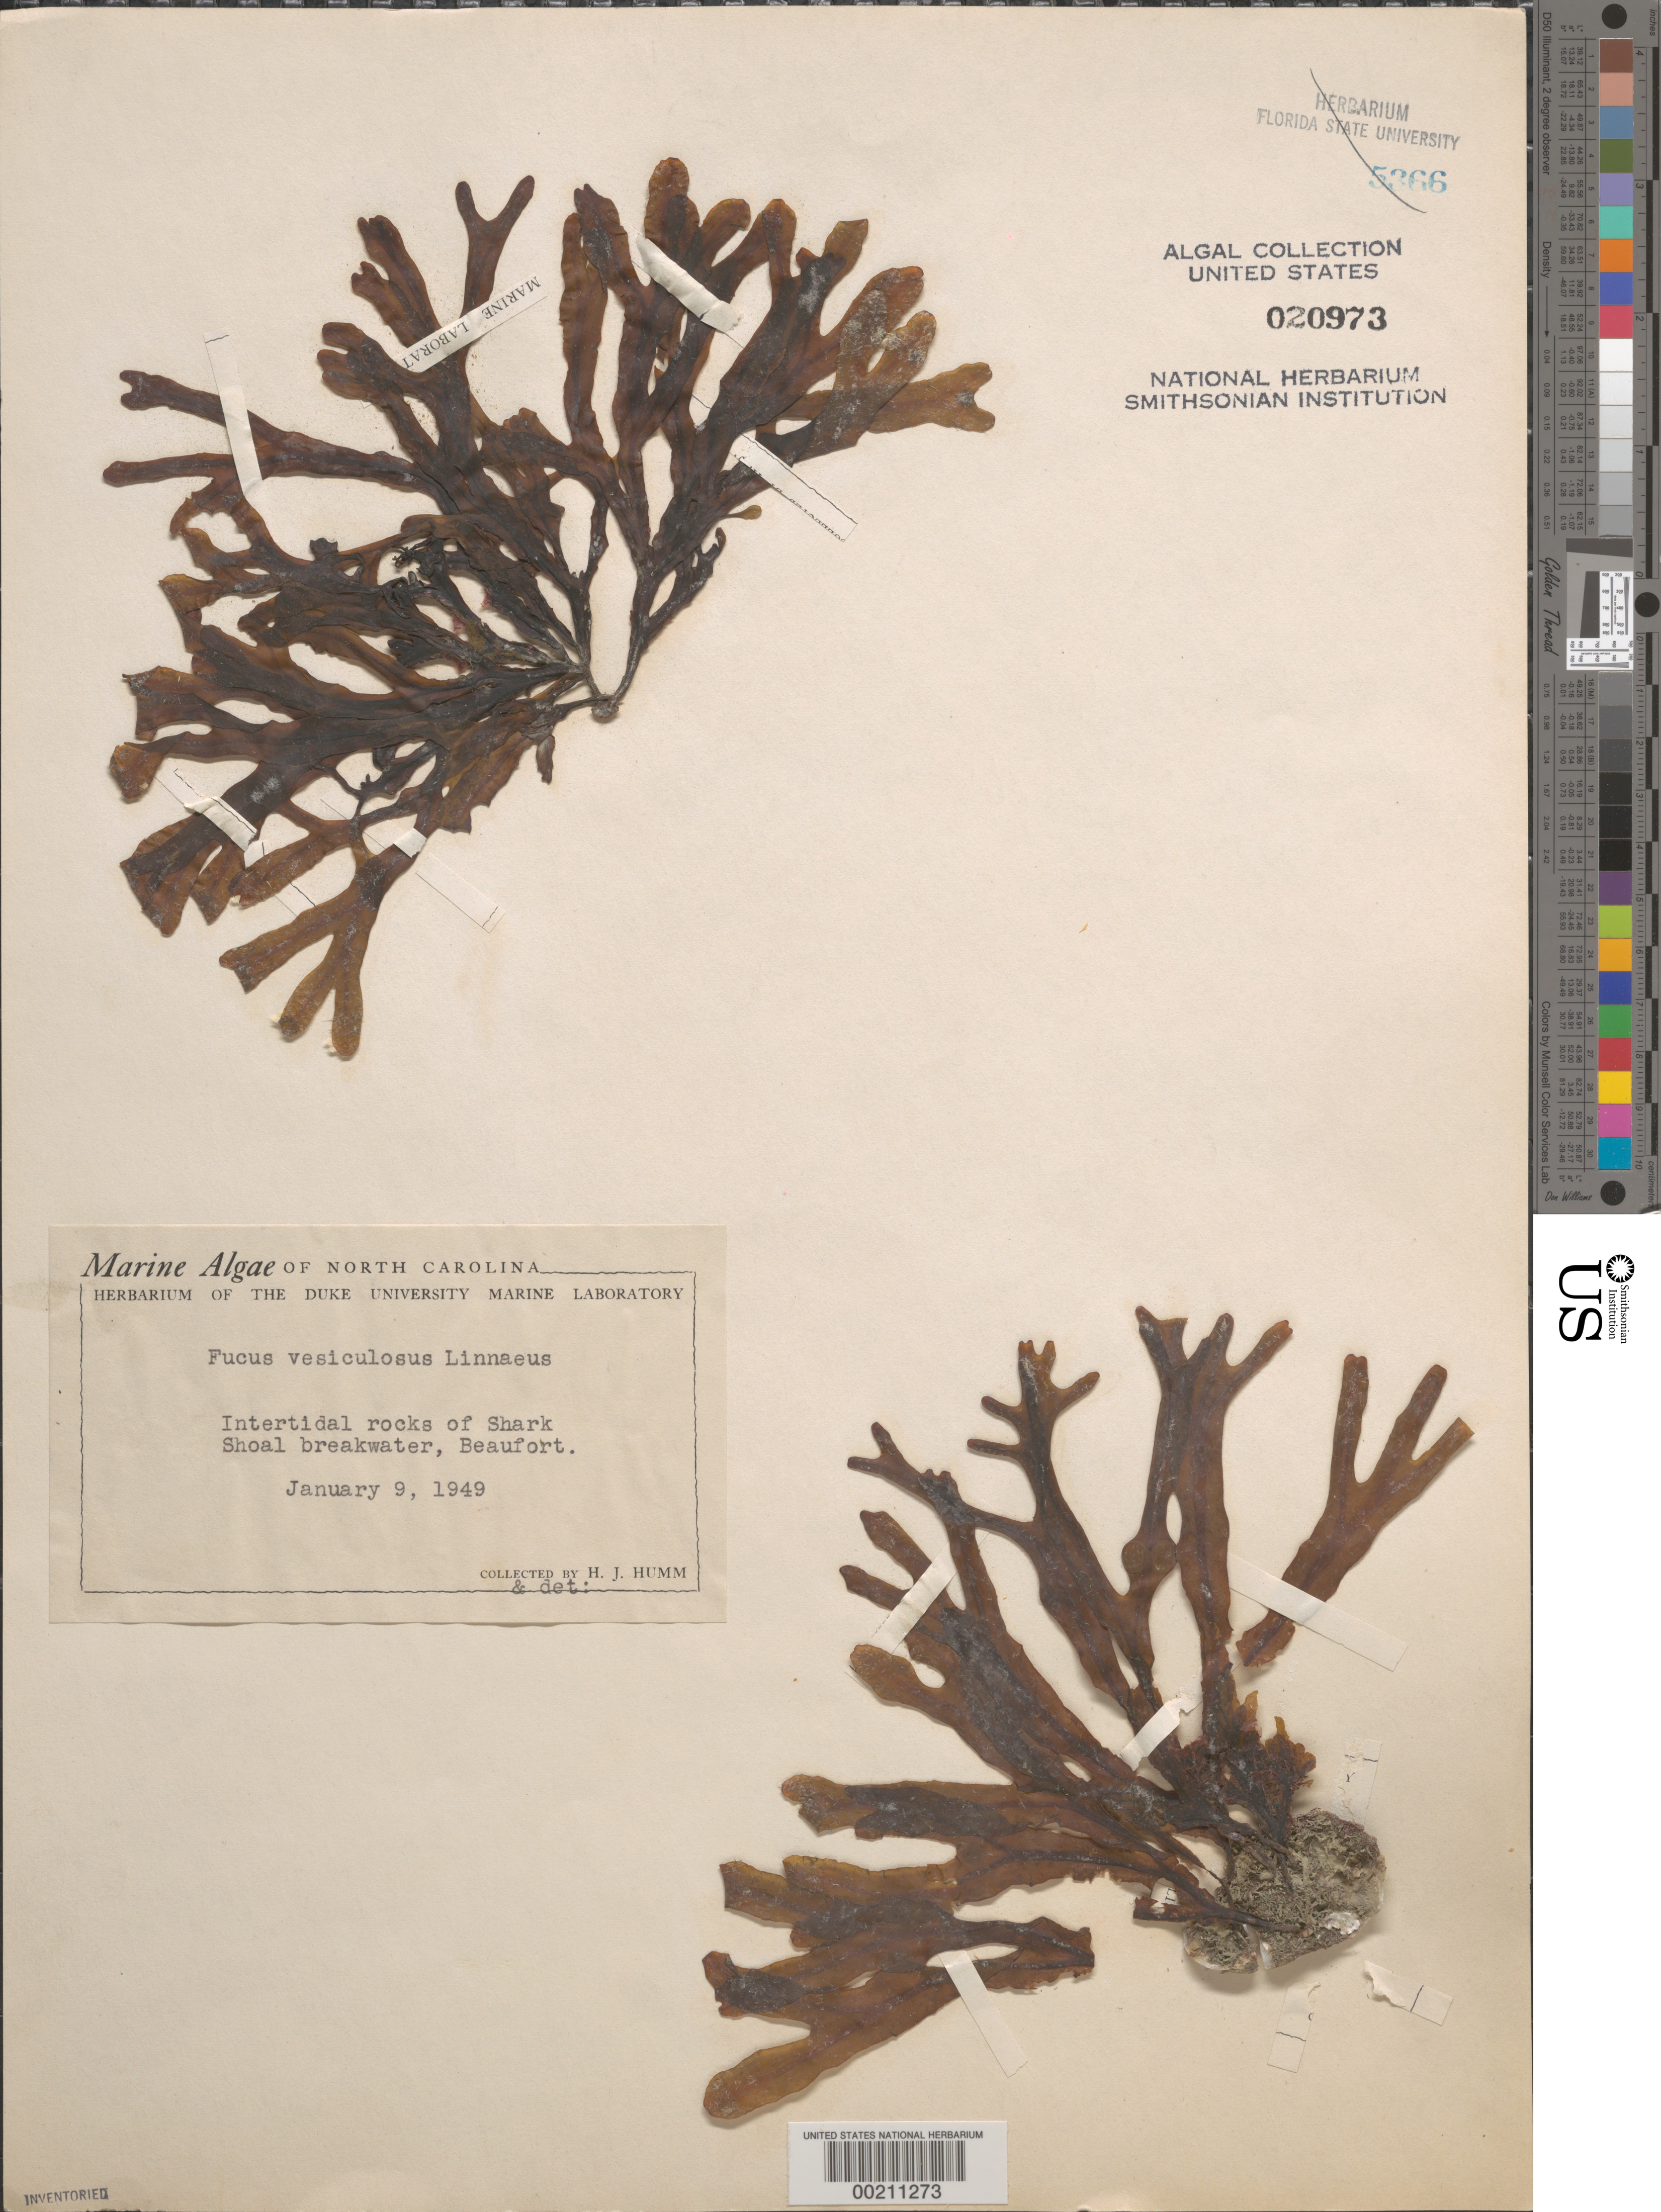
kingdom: Chromista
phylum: Ochrophyta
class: Phaeophyceae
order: Fucales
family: Fucaceae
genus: Fucus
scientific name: Fucus vesiculosus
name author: L.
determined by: Humm, Harold J.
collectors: H. J. Humm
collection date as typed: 09 Jan 1949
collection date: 1949-01-09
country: United States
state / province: North Carolina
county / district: Carteret County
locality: Shark Shoal breakwater, Beaufort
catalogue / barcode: US 20973